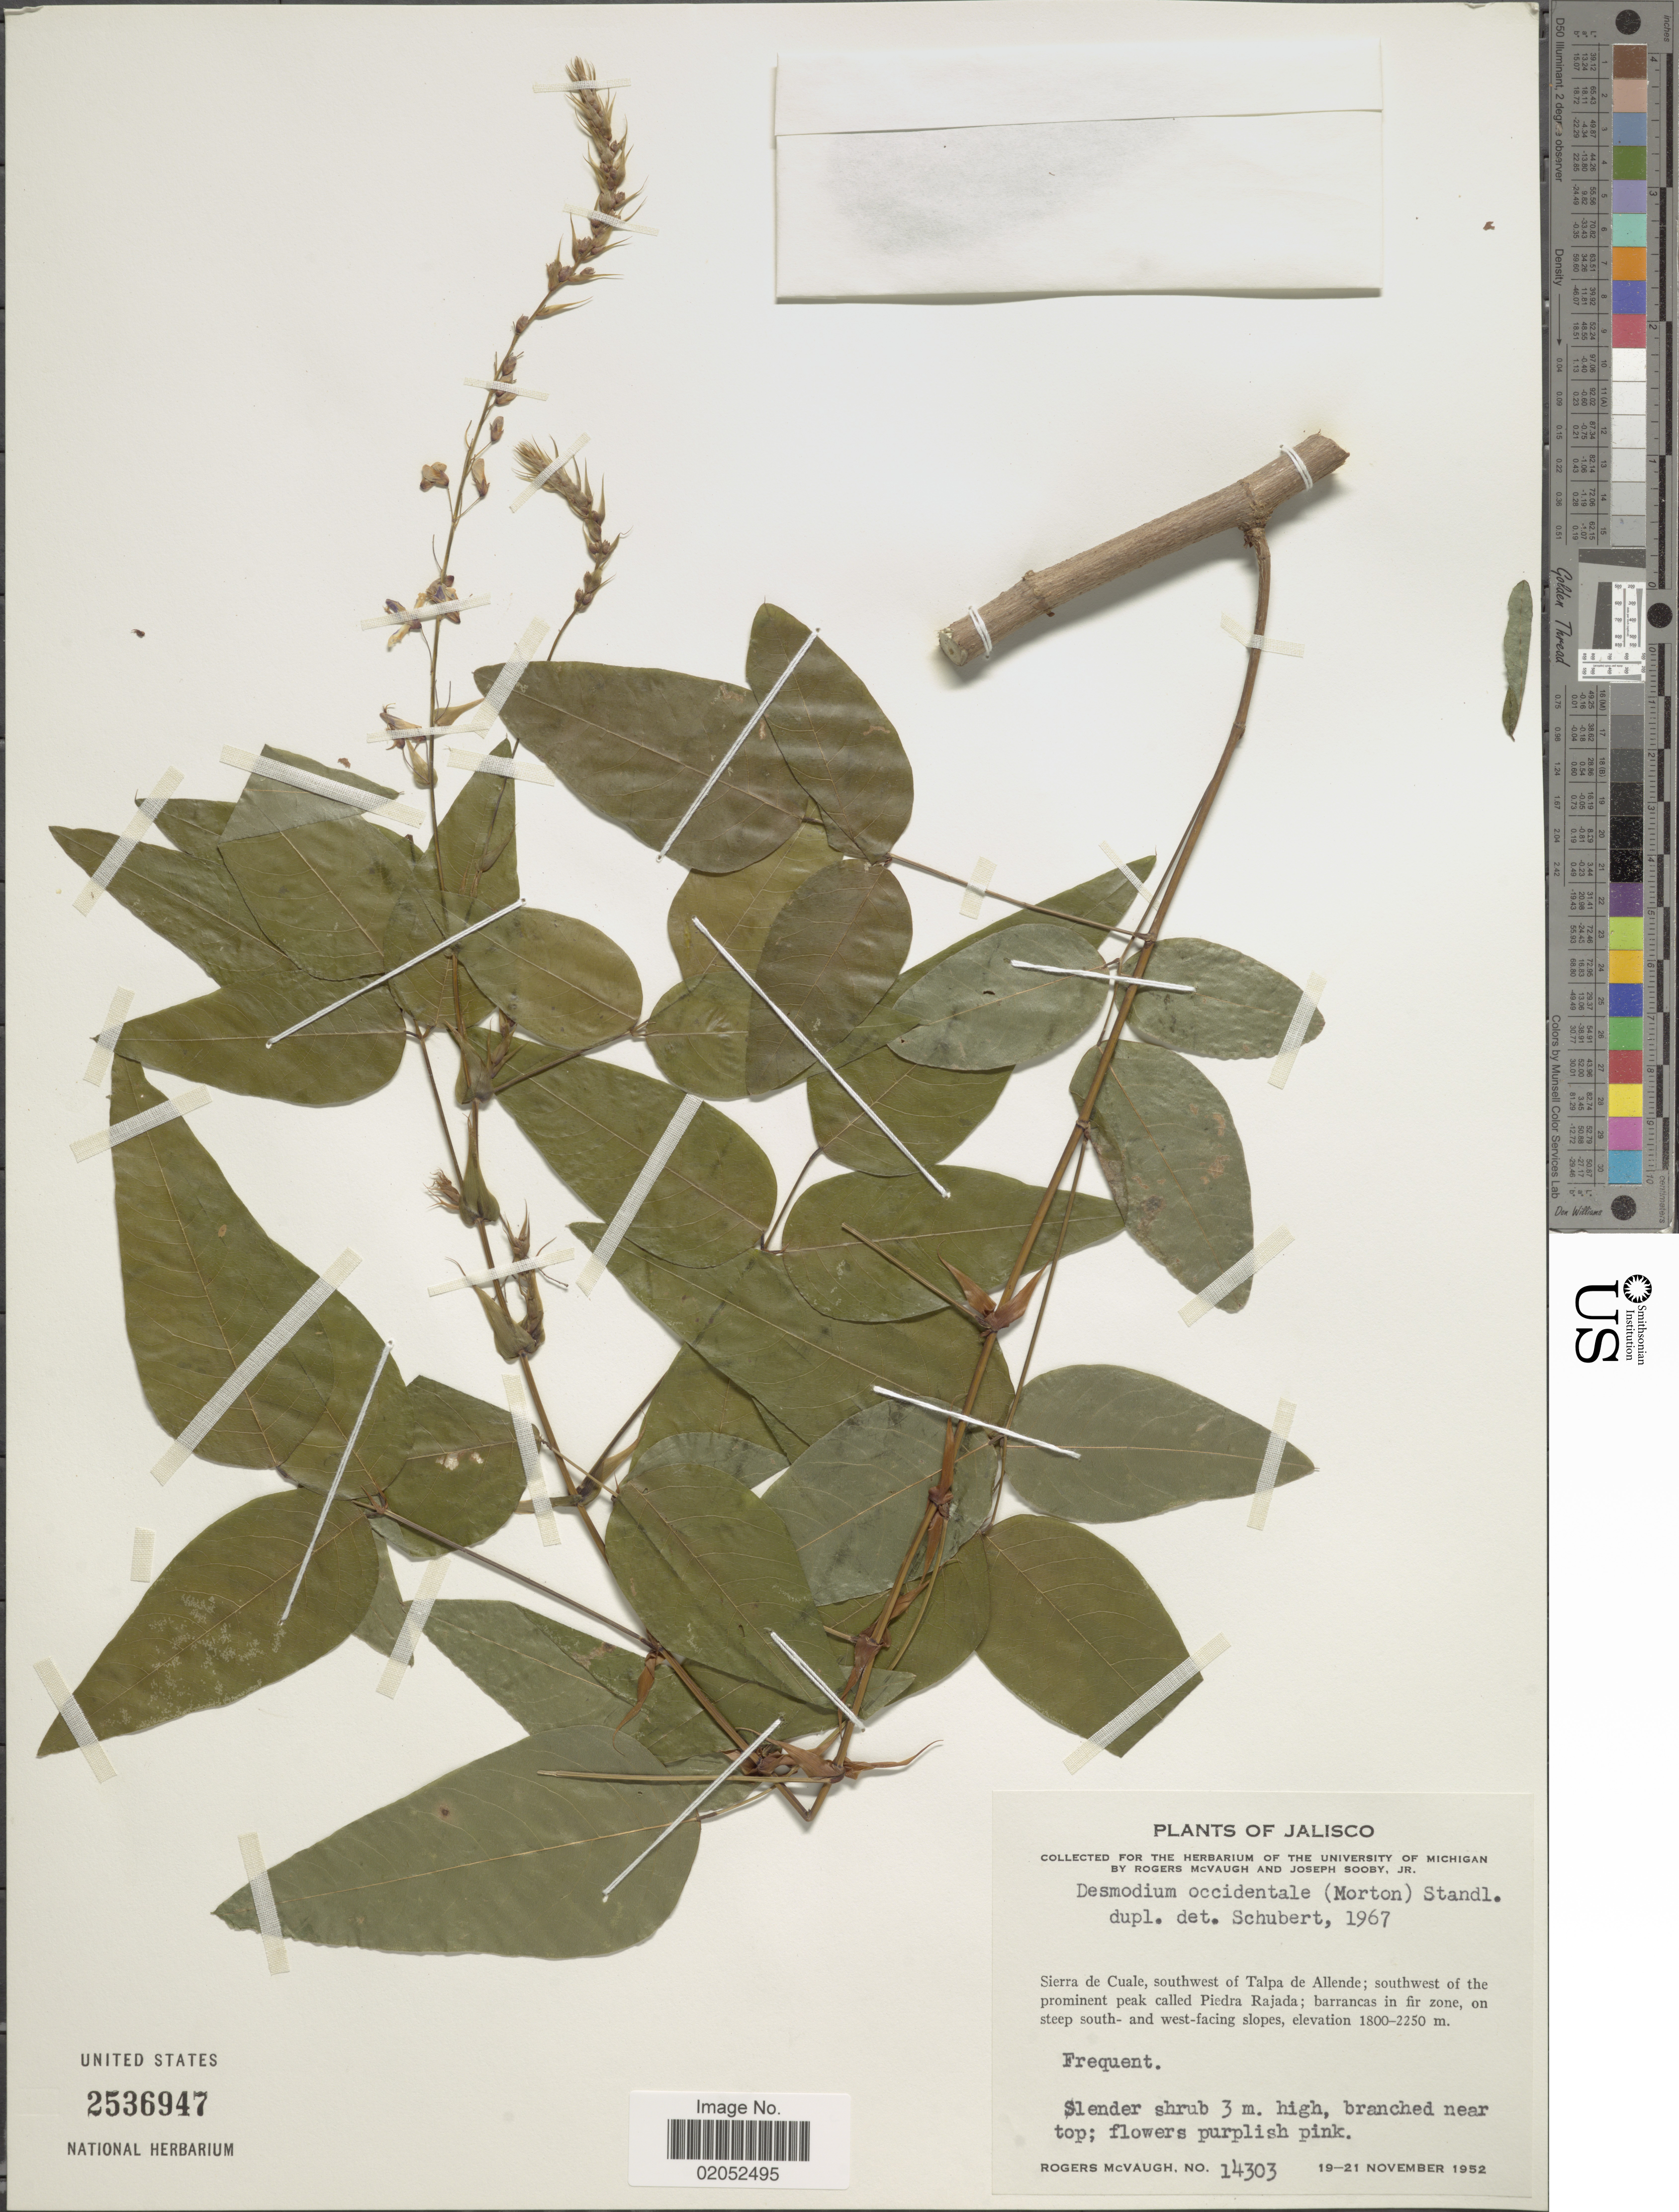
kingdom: Plantae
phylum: Tracheophyta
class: Magnoliopsida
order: Fabales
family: Fabaceae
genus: Desmodium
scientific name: Desmodium occidentale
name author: (C.V. Morton) Standl.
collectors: R. McVaugh & J. Sooby Jr.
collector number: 14303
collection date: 1952-11-19/1952-11-21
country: Mexico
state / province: Jalisco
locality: Jalisco, Sierra de Cuale, southwest of Talpa de Allende; southwest of the prominent peak called Piedra Rajada; barrancas in fir zone, on steep south-and west faving slopes.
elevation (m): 1800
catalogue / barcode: US 2536947